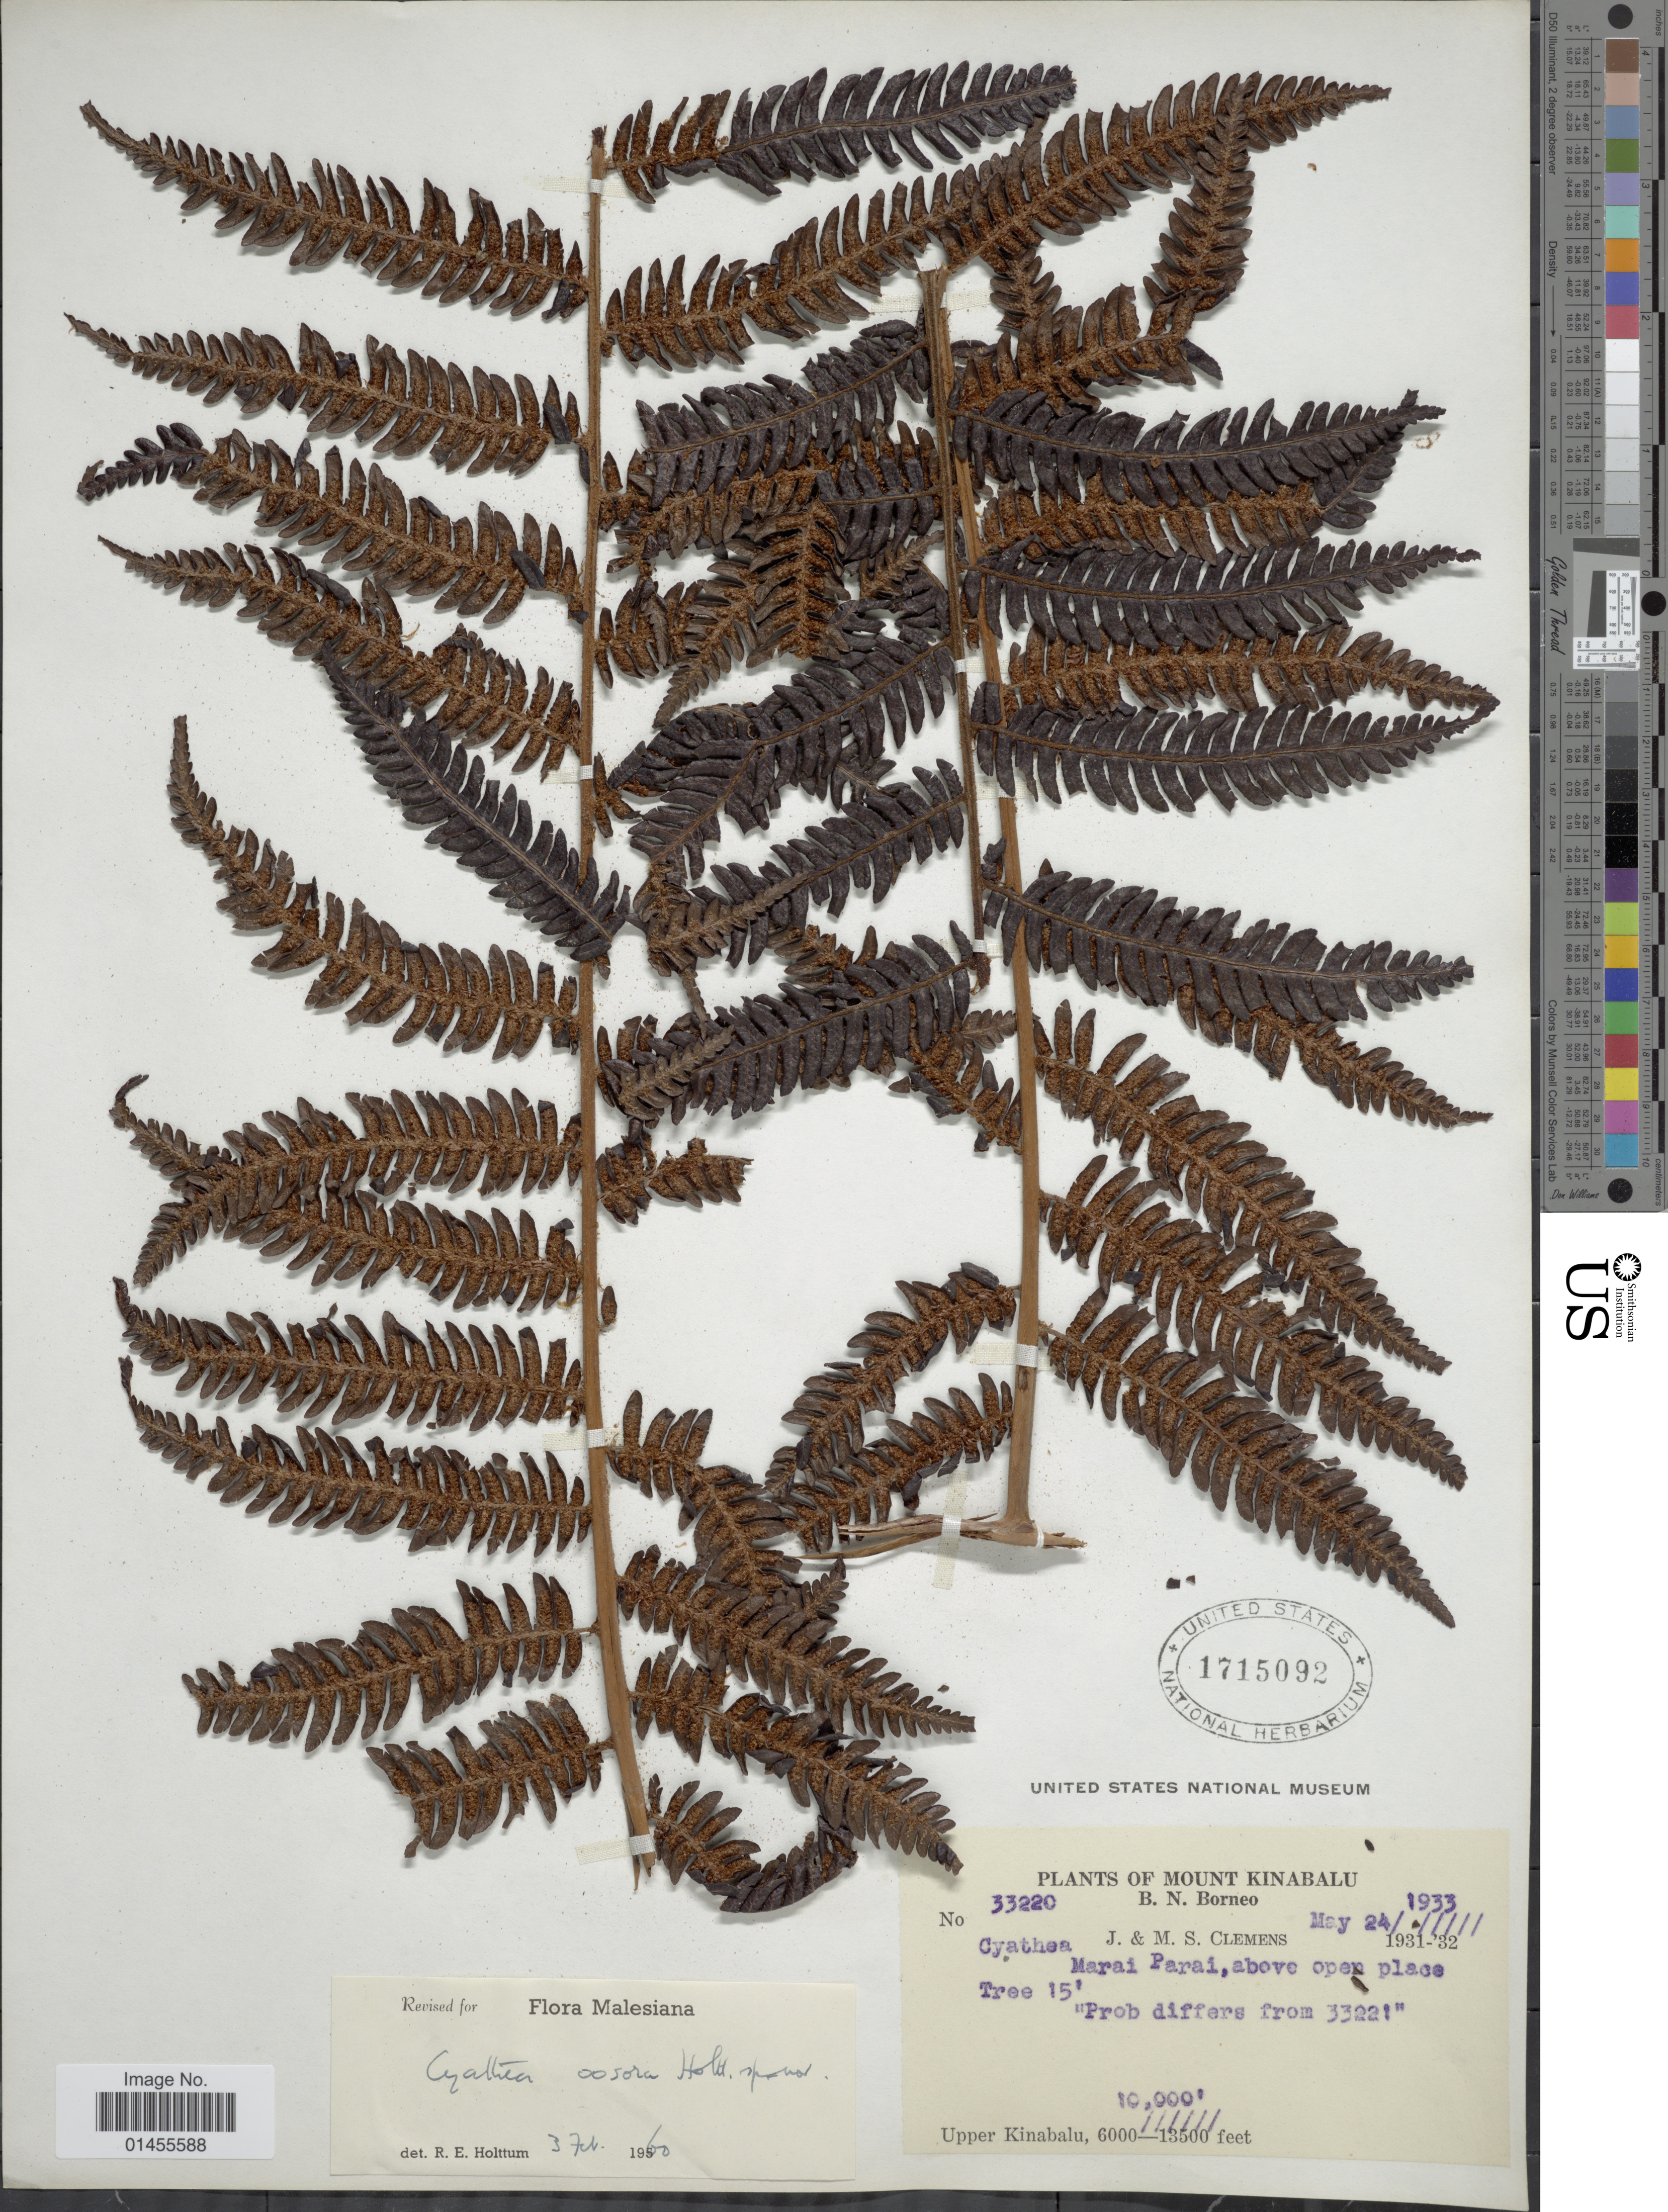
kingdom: Plantae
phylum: Tracheophyta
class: Polypodiopsida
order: Cyatheales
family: Cyatheaceae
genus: Alsophila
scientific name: Alsophila oosora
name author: (Holttum) R.M. Tryon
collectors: J. Clemens & M. S. Clemens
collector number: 33220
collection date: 1933-05-24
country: Malaysia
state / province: Sabah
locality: Mount KInabalu, B.N. Borneo. Upper Kinabalu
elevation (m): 3048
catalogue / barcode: US 1715092